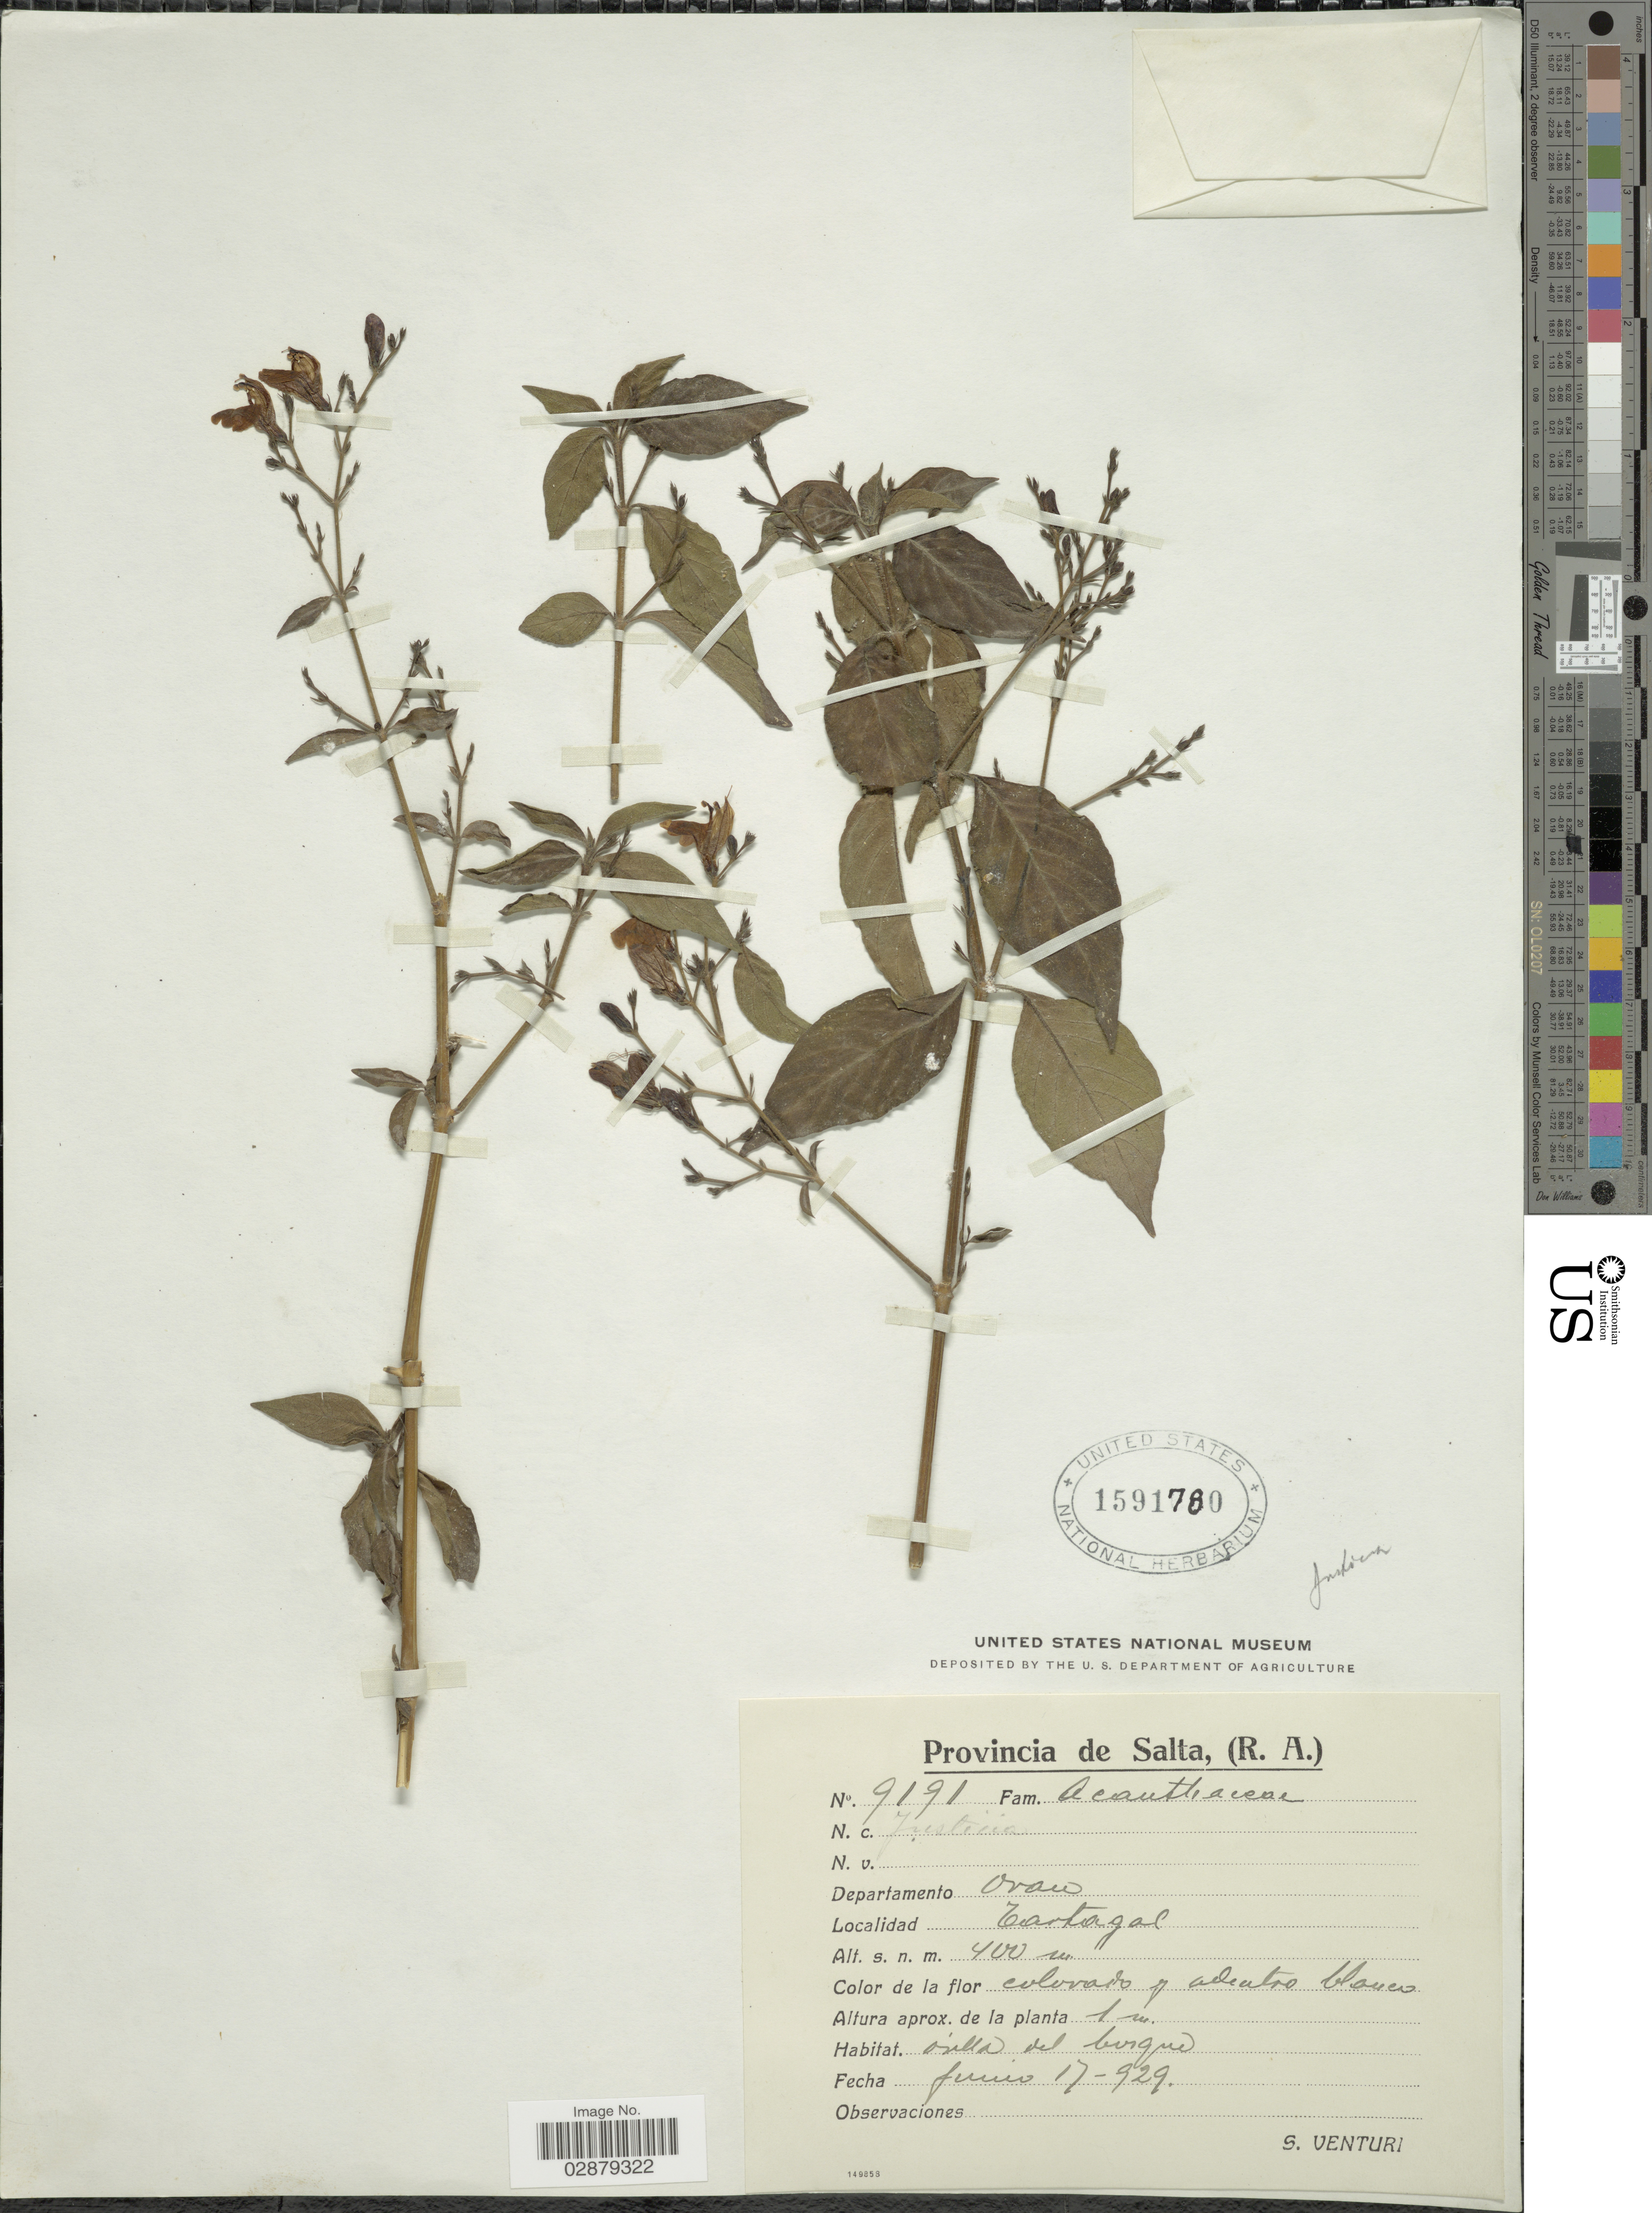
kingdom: Plantae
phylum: Tracheophyta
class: Magnoliopsida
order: Lamiales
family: Acanthaceae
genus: Justicia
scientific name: Justicia kuntzei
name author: Lindau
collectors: S. Venturi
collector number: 9191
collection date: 1929-06-17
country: Argentina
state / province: Salta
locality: (R. A.), Departamento Oran, Tartagal.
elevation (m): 400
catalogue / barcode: US 1591780